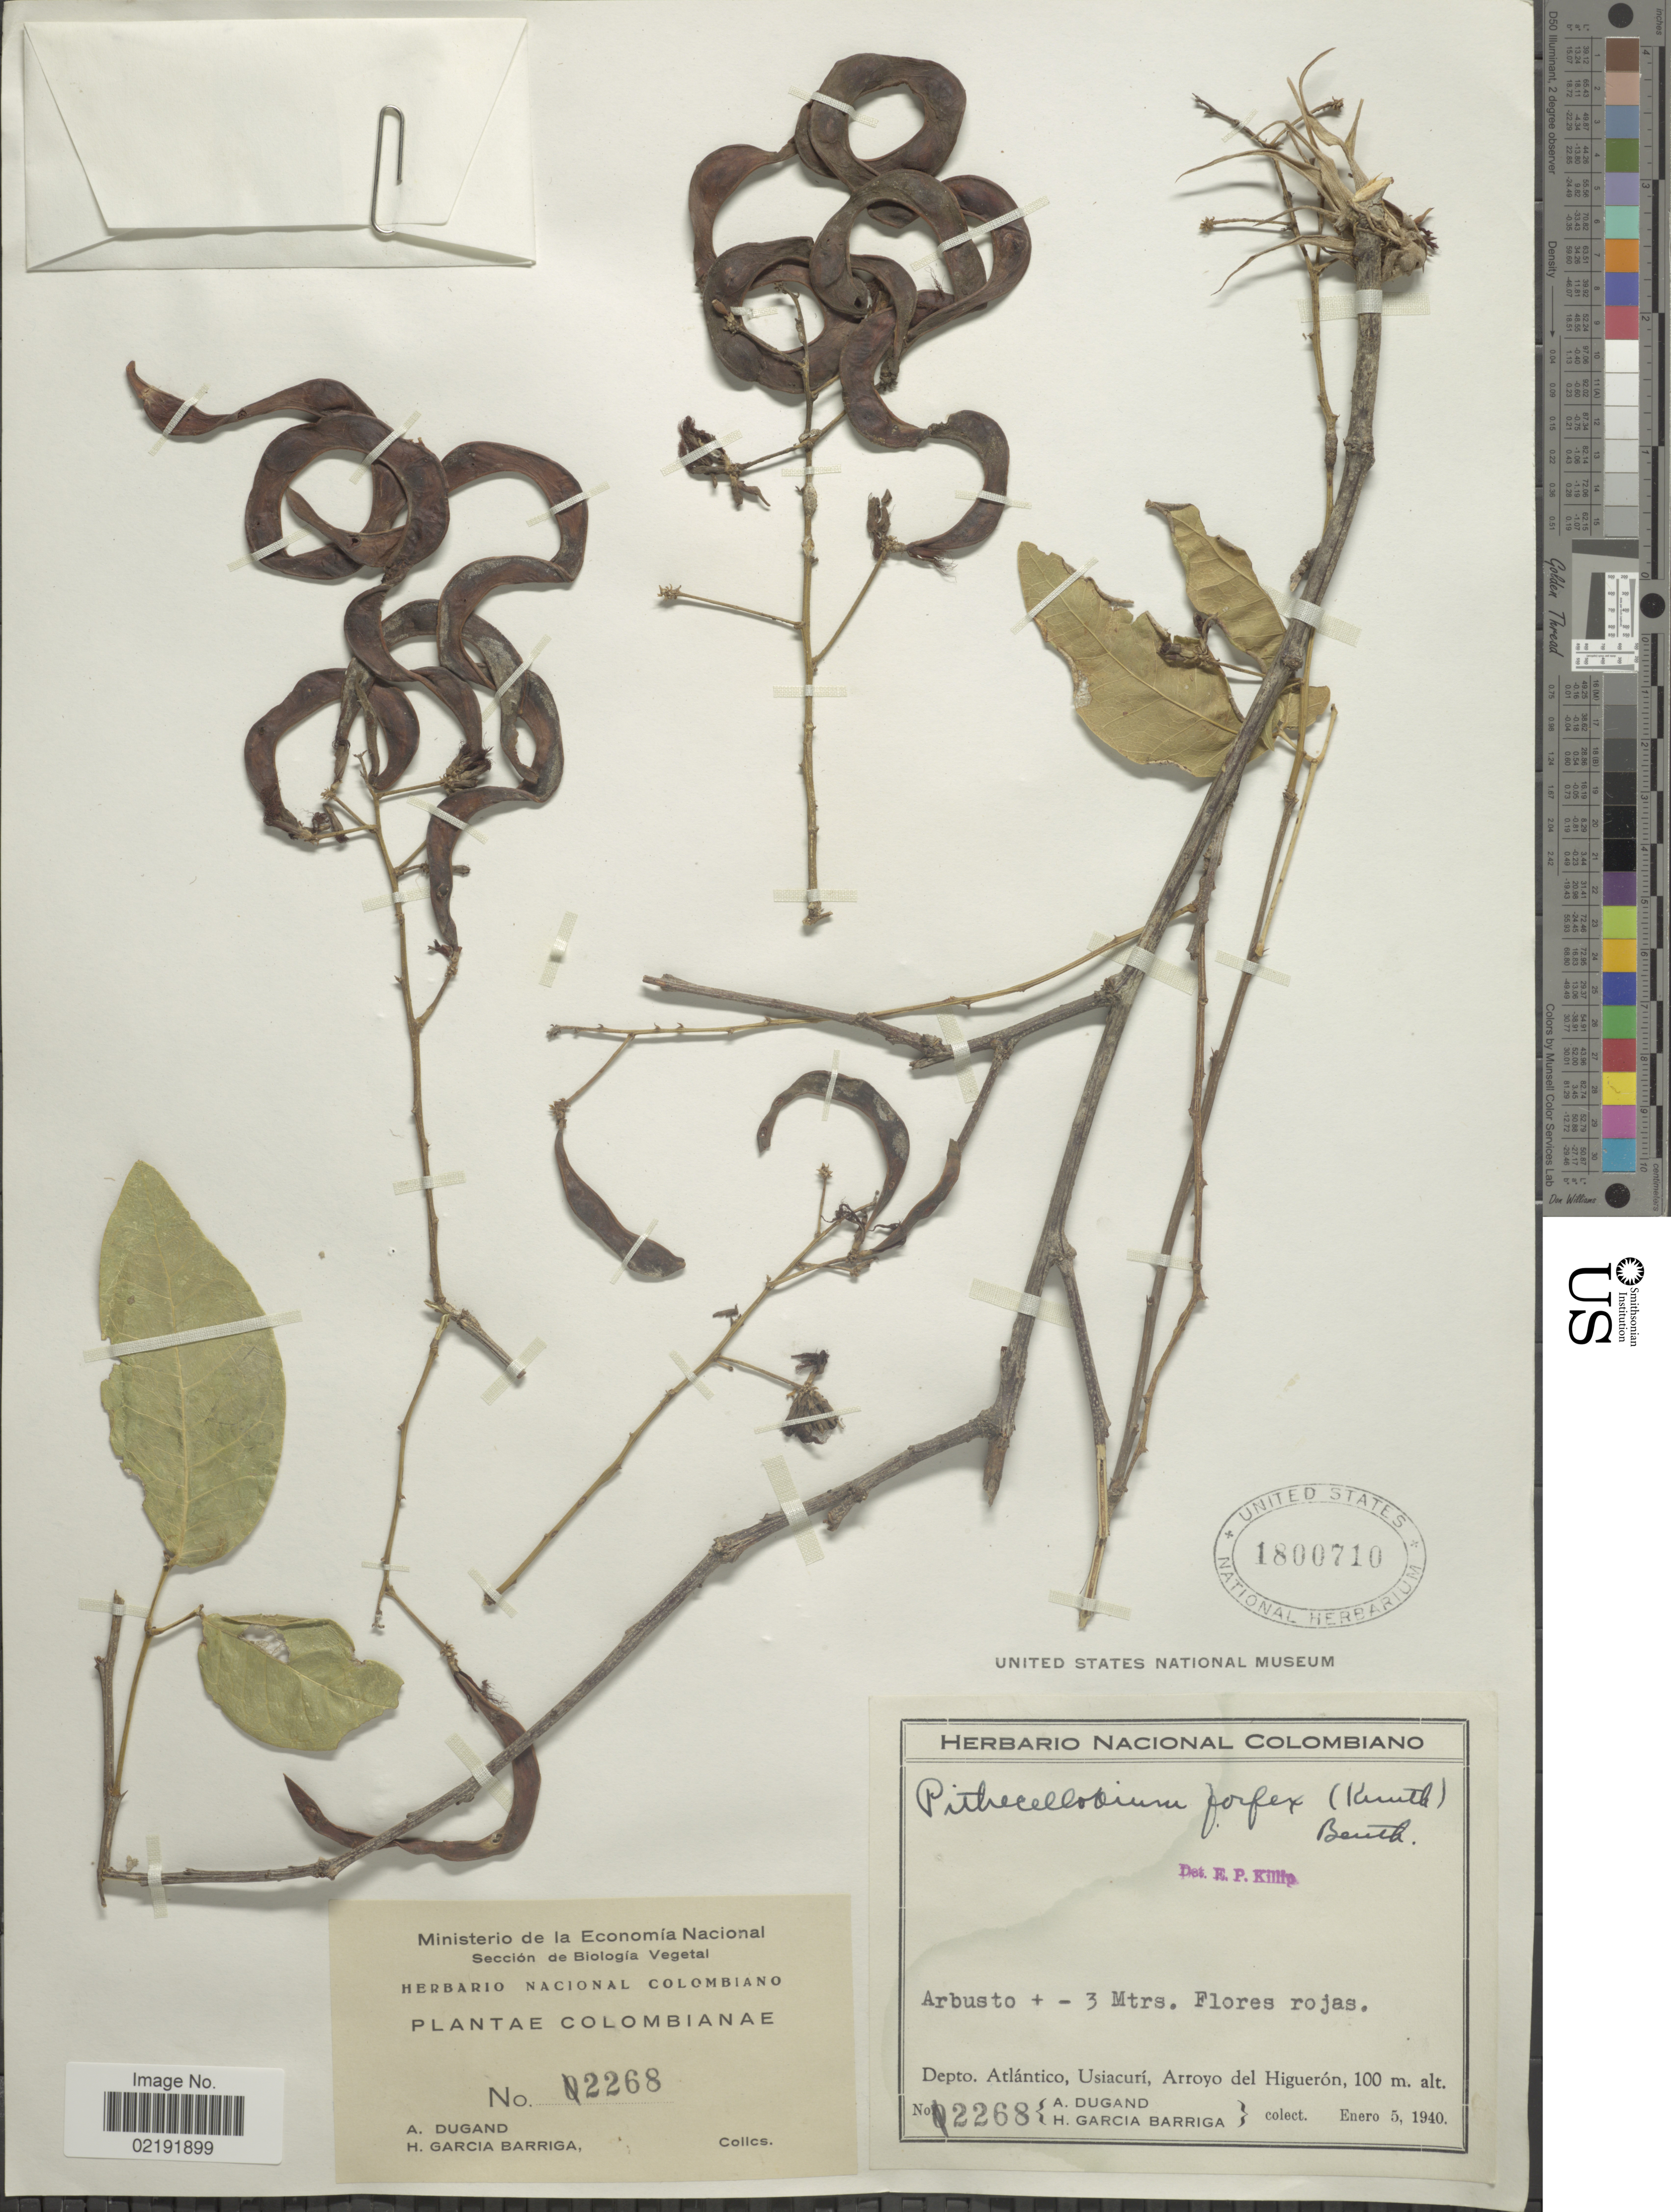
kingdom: Plantae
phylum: Tracheophyta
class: Magnoliopsida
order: Fabales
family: Fabaceae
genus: Pithecellobium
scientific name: Pithecellobium roseum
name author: (Vahl) Barneby & J.W. Grimes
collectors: A. Dugand & H. García Barriga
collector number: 2268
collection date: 1940-01-05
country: Colombia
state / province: Atlántico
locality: Depto. Atlntico, Usiacurí, Arroyo del Higuerón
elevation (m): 100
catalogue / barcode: US 1800710